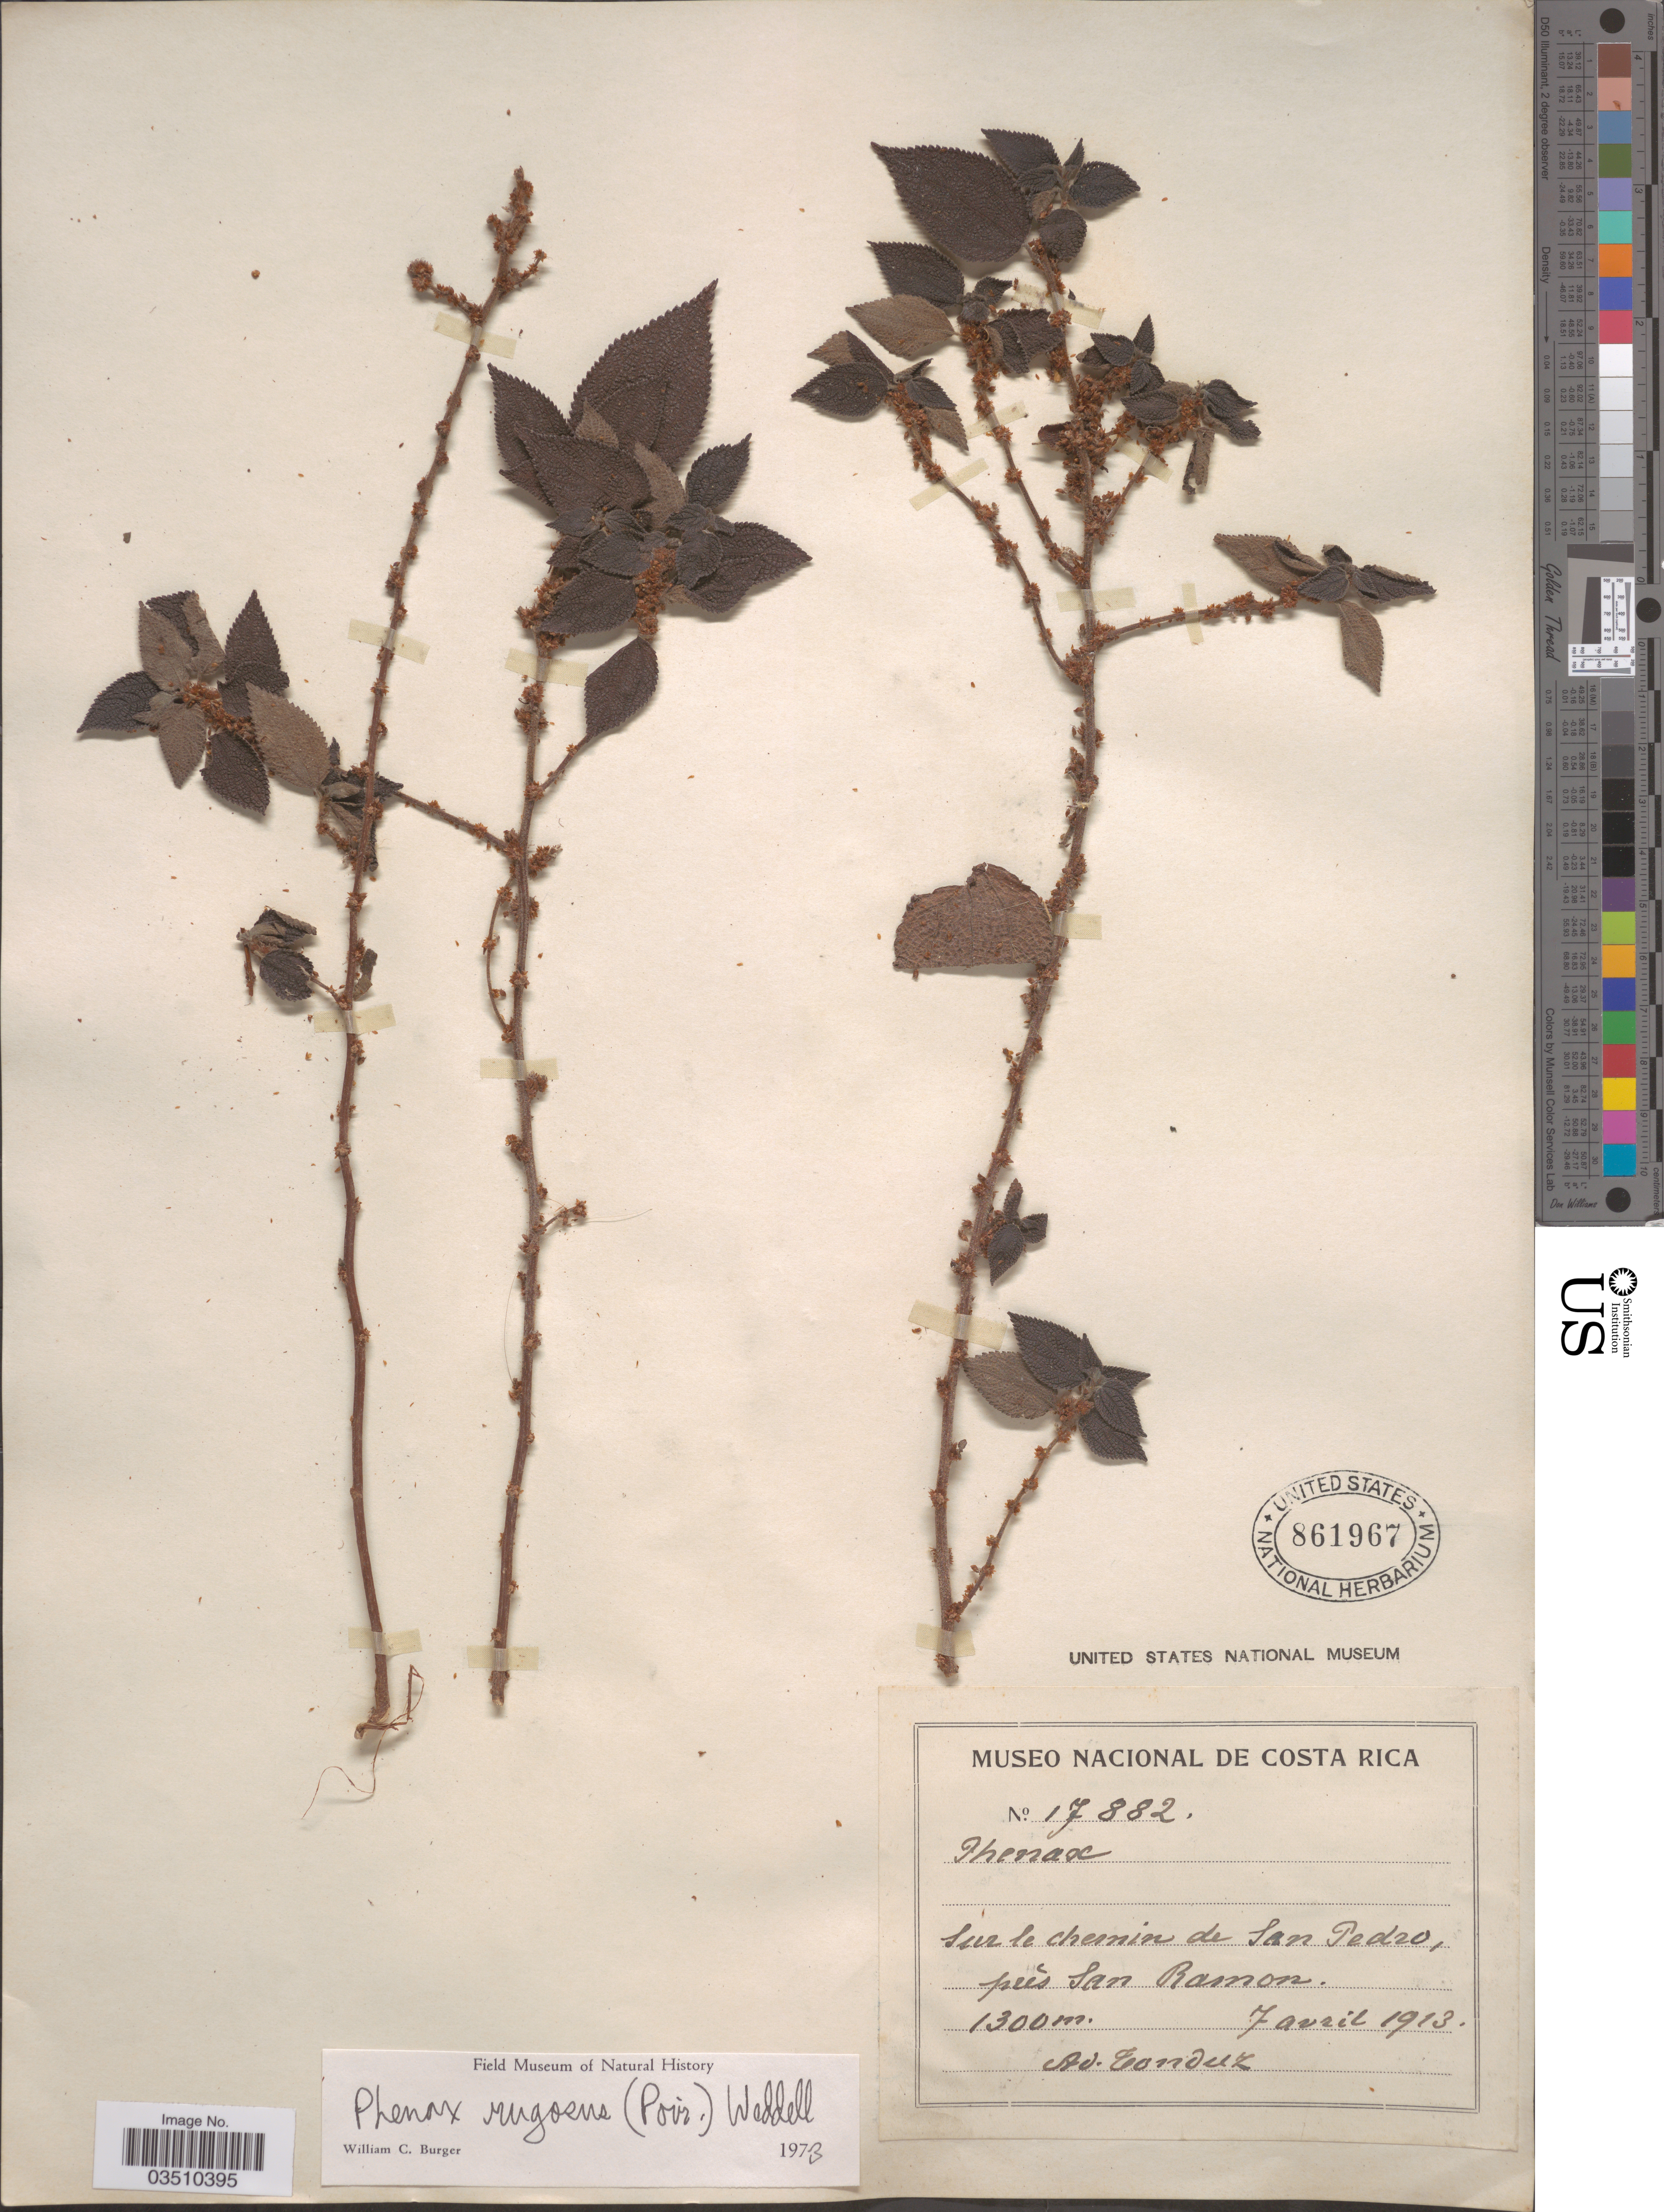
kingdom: Plantae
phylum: Tracheophyta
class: Magnoliopsida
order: Rosales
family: Urticaceae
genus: Phenax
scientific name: Phenax rugosus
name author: (Poir.) Wedd.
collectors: A. Tonduz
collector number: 17882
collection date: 1913-04-07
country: Costa Rica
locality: Sur le chemin de San Pedro, prés San Ramon.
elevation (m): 1300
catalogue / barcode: US 861967